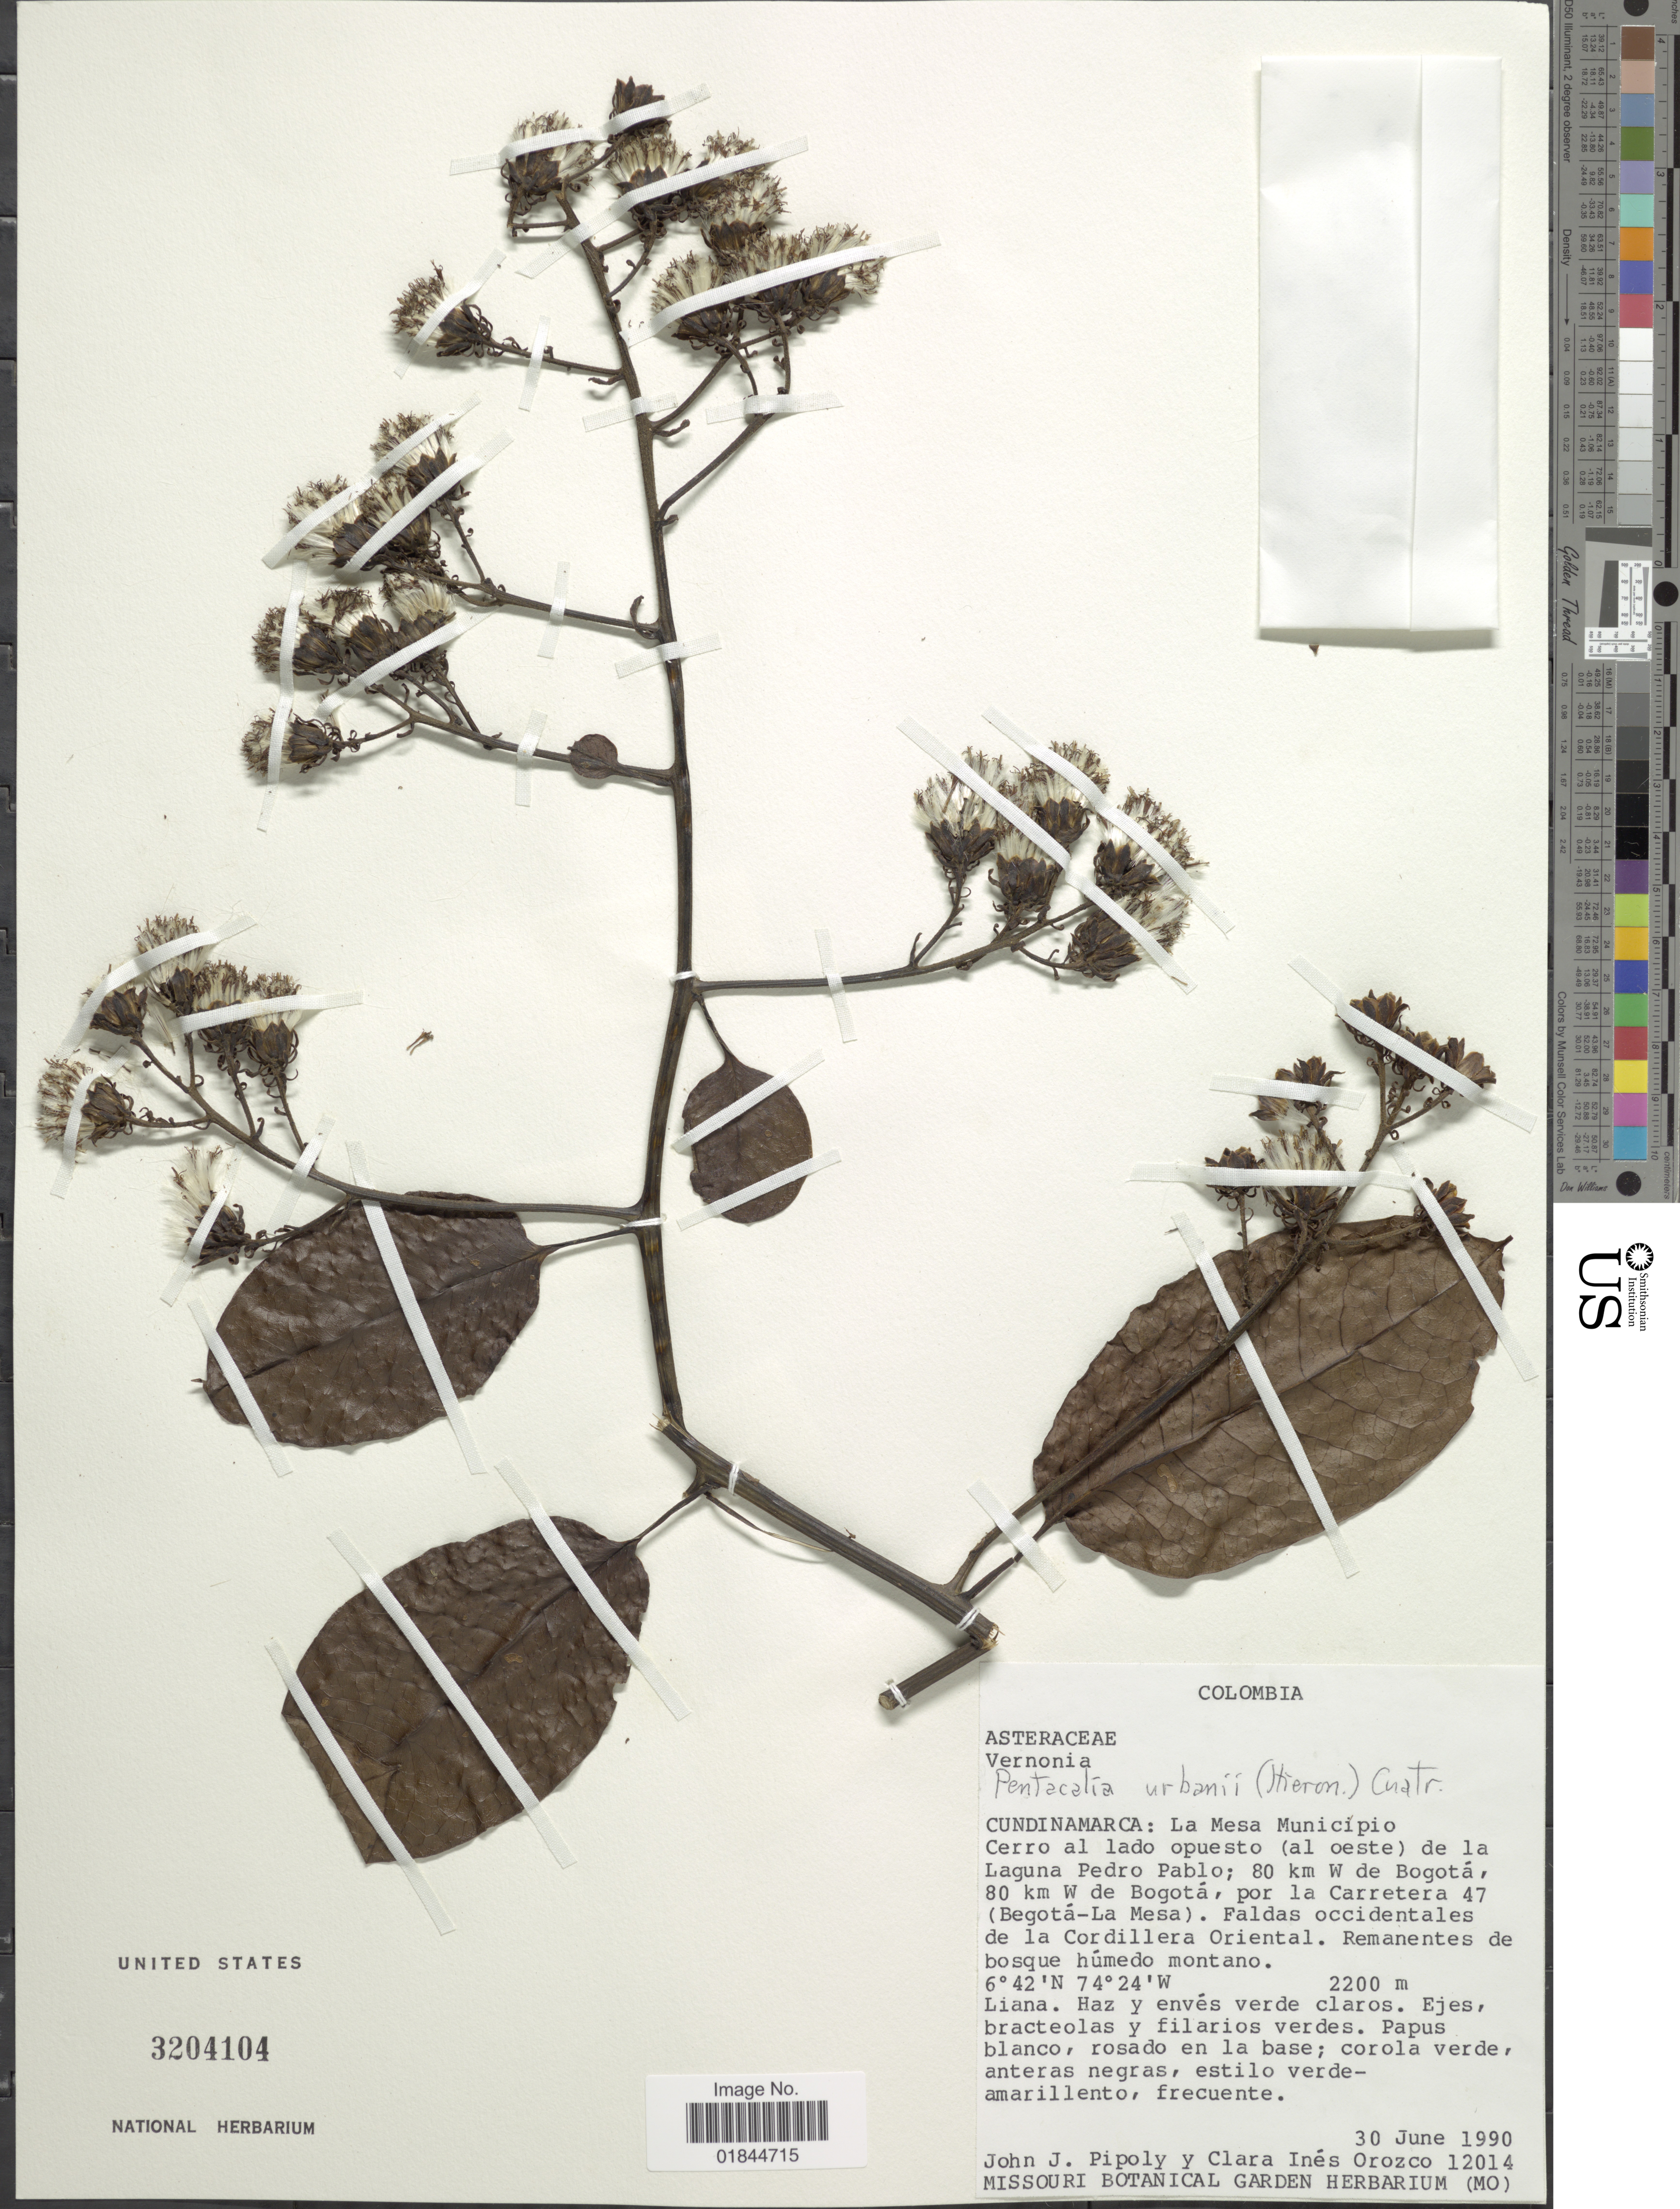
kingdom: Plantae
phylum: Tracheophyta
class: Magnoliopsida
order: Asterales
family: Asteraceae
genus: Pentacalia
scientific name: Pentacalia urbanii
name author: (Hieron.) Cuatrec.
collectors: J. J. Pipoly & C. I. Orozco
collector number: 12014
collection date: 1990-06-30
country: Colombia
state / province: Cundinamarca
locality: La Mesa Municipio Cerro a;l lado opuesto (al Oeste) de la Laguna Pedro Pablo, 80 km W de Bogota, por la Carretera 47 (Begota-La Mesa), Faldas occidentales de la Cordillera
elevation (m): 2200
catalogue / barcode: US 3204104